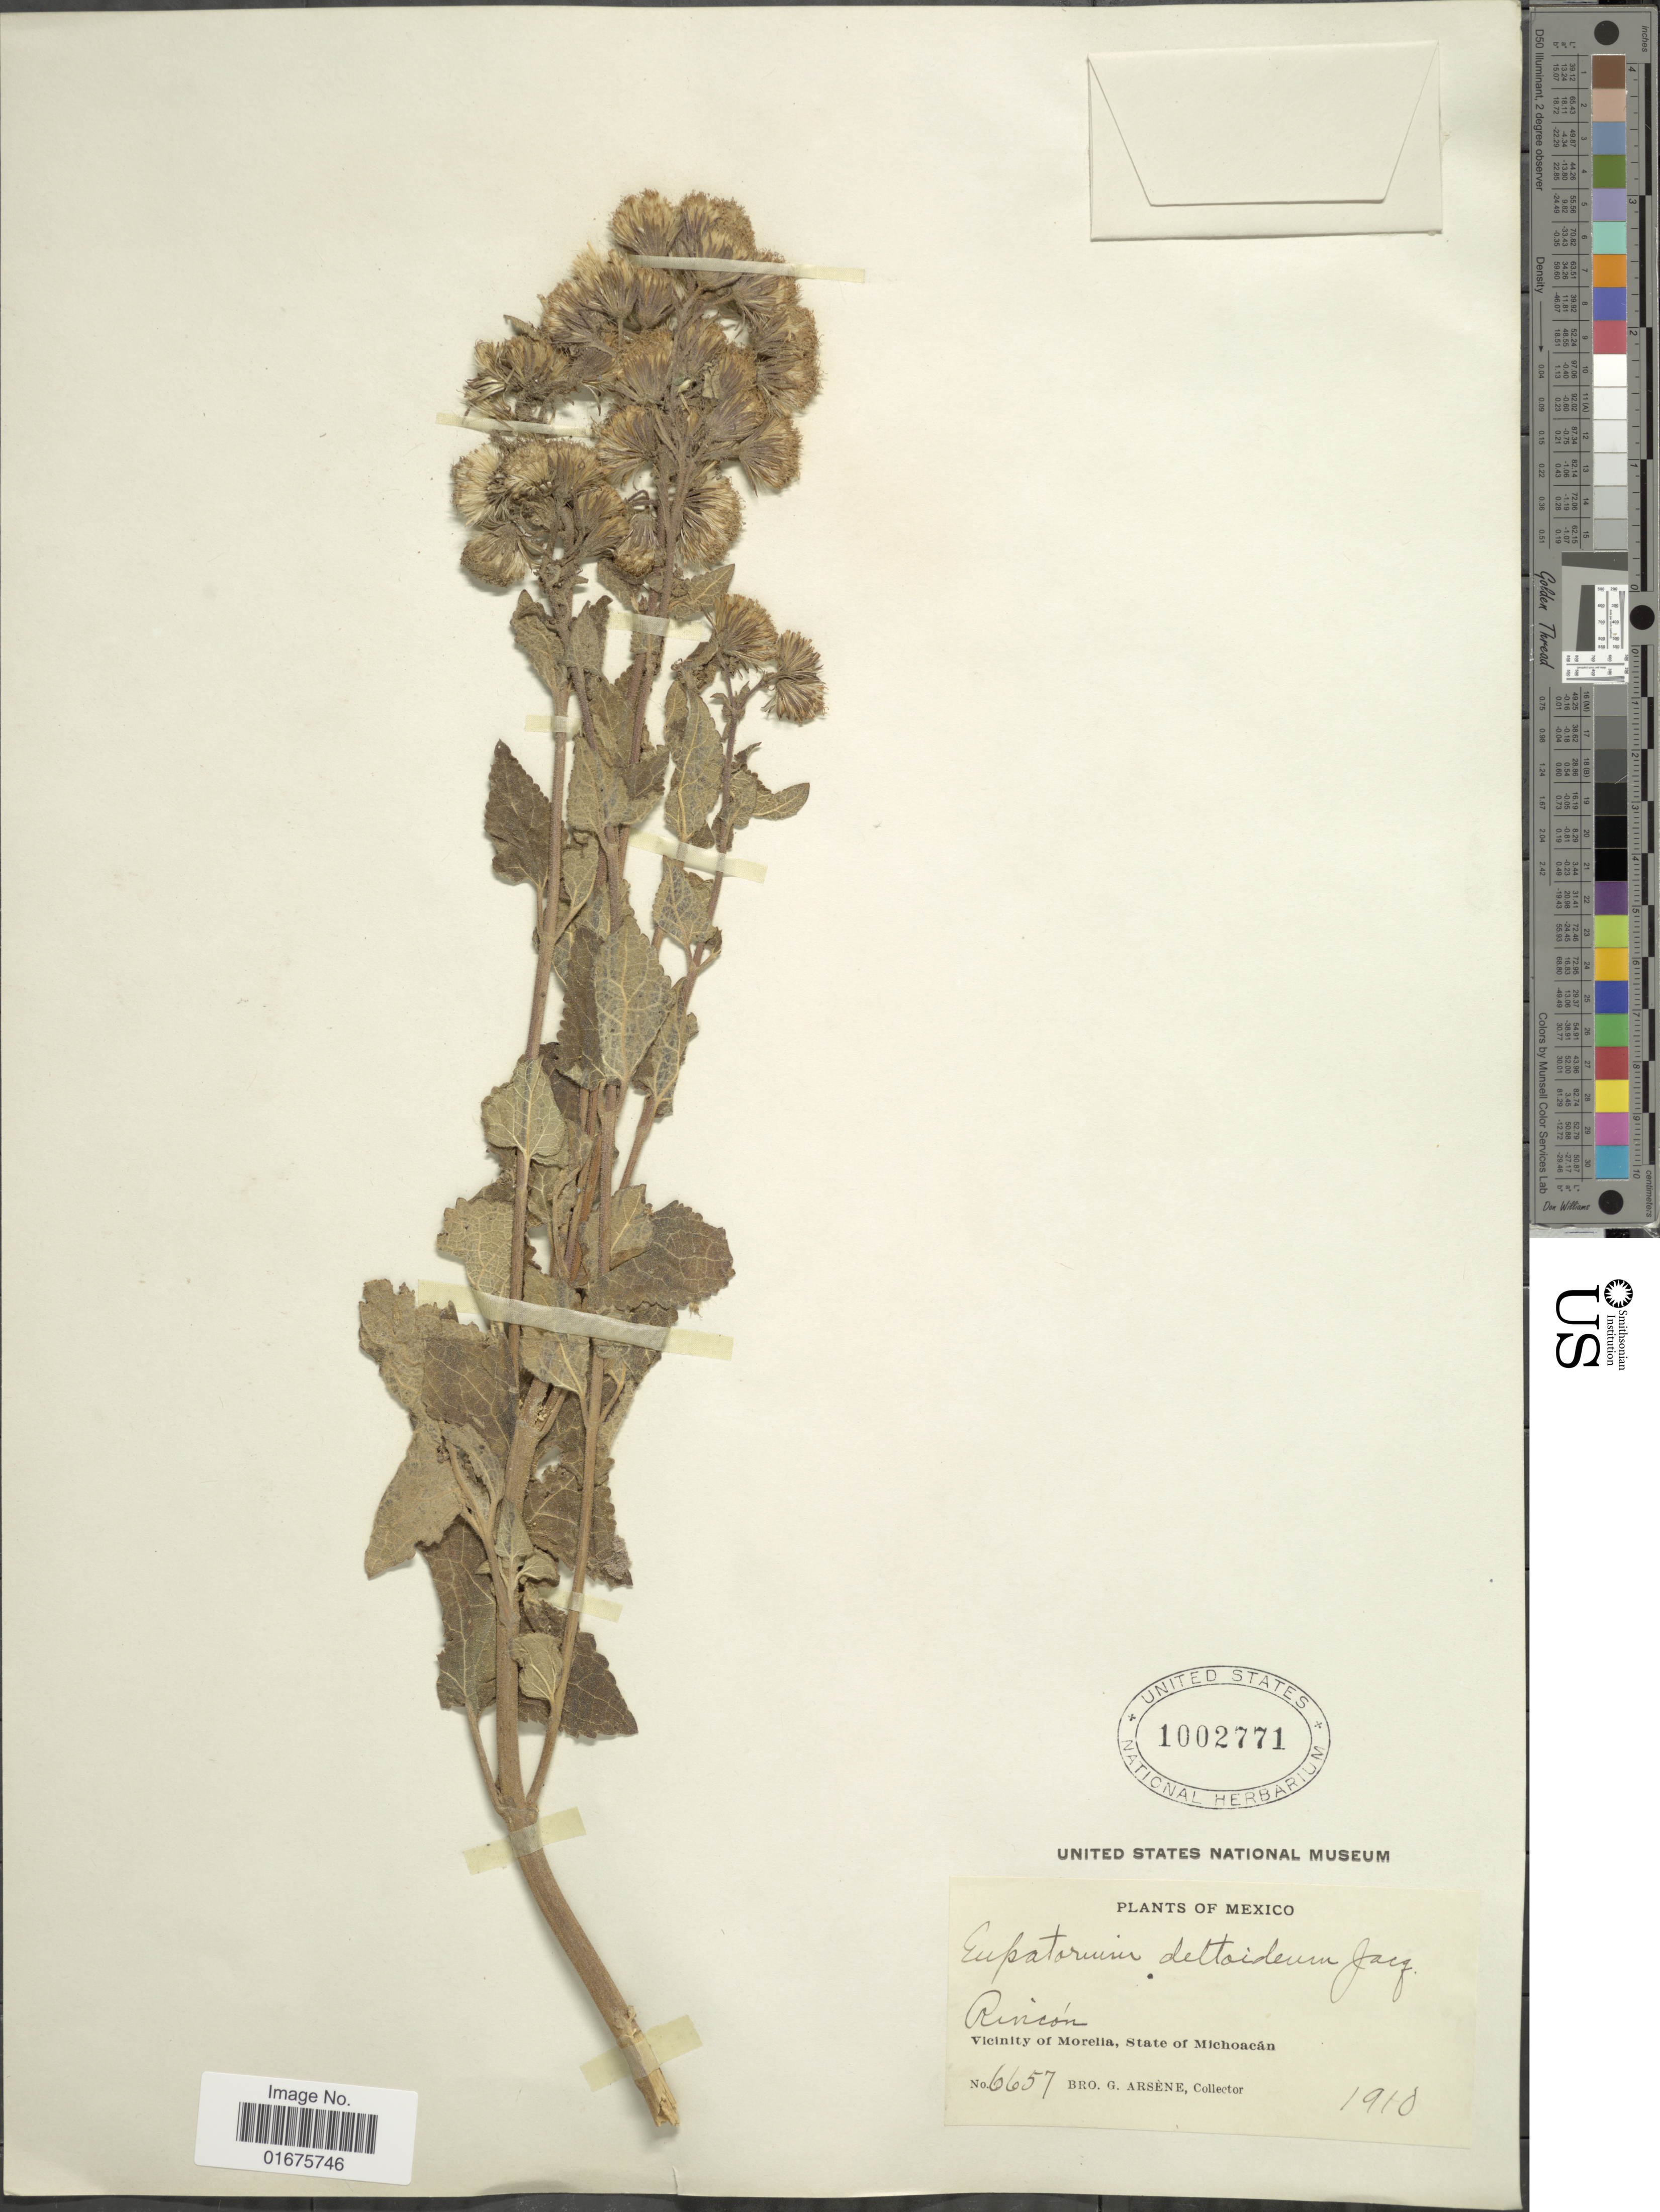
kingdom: Plantae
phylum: Tracheophyta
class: Magnoliopsida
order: Asterales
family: Asteraceae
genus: Ageratina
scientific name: Ageratina deltoidea (Jacq.) H. Rob. & R.M. King, ined.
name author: (Jacq.) H. Rob. & R.M. King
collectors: Bro. G. Arsène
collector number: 6657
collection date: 1910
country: Mexico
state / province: Michoacán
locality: Rincon, Vicinity of Morelia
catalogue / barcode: US 1002771